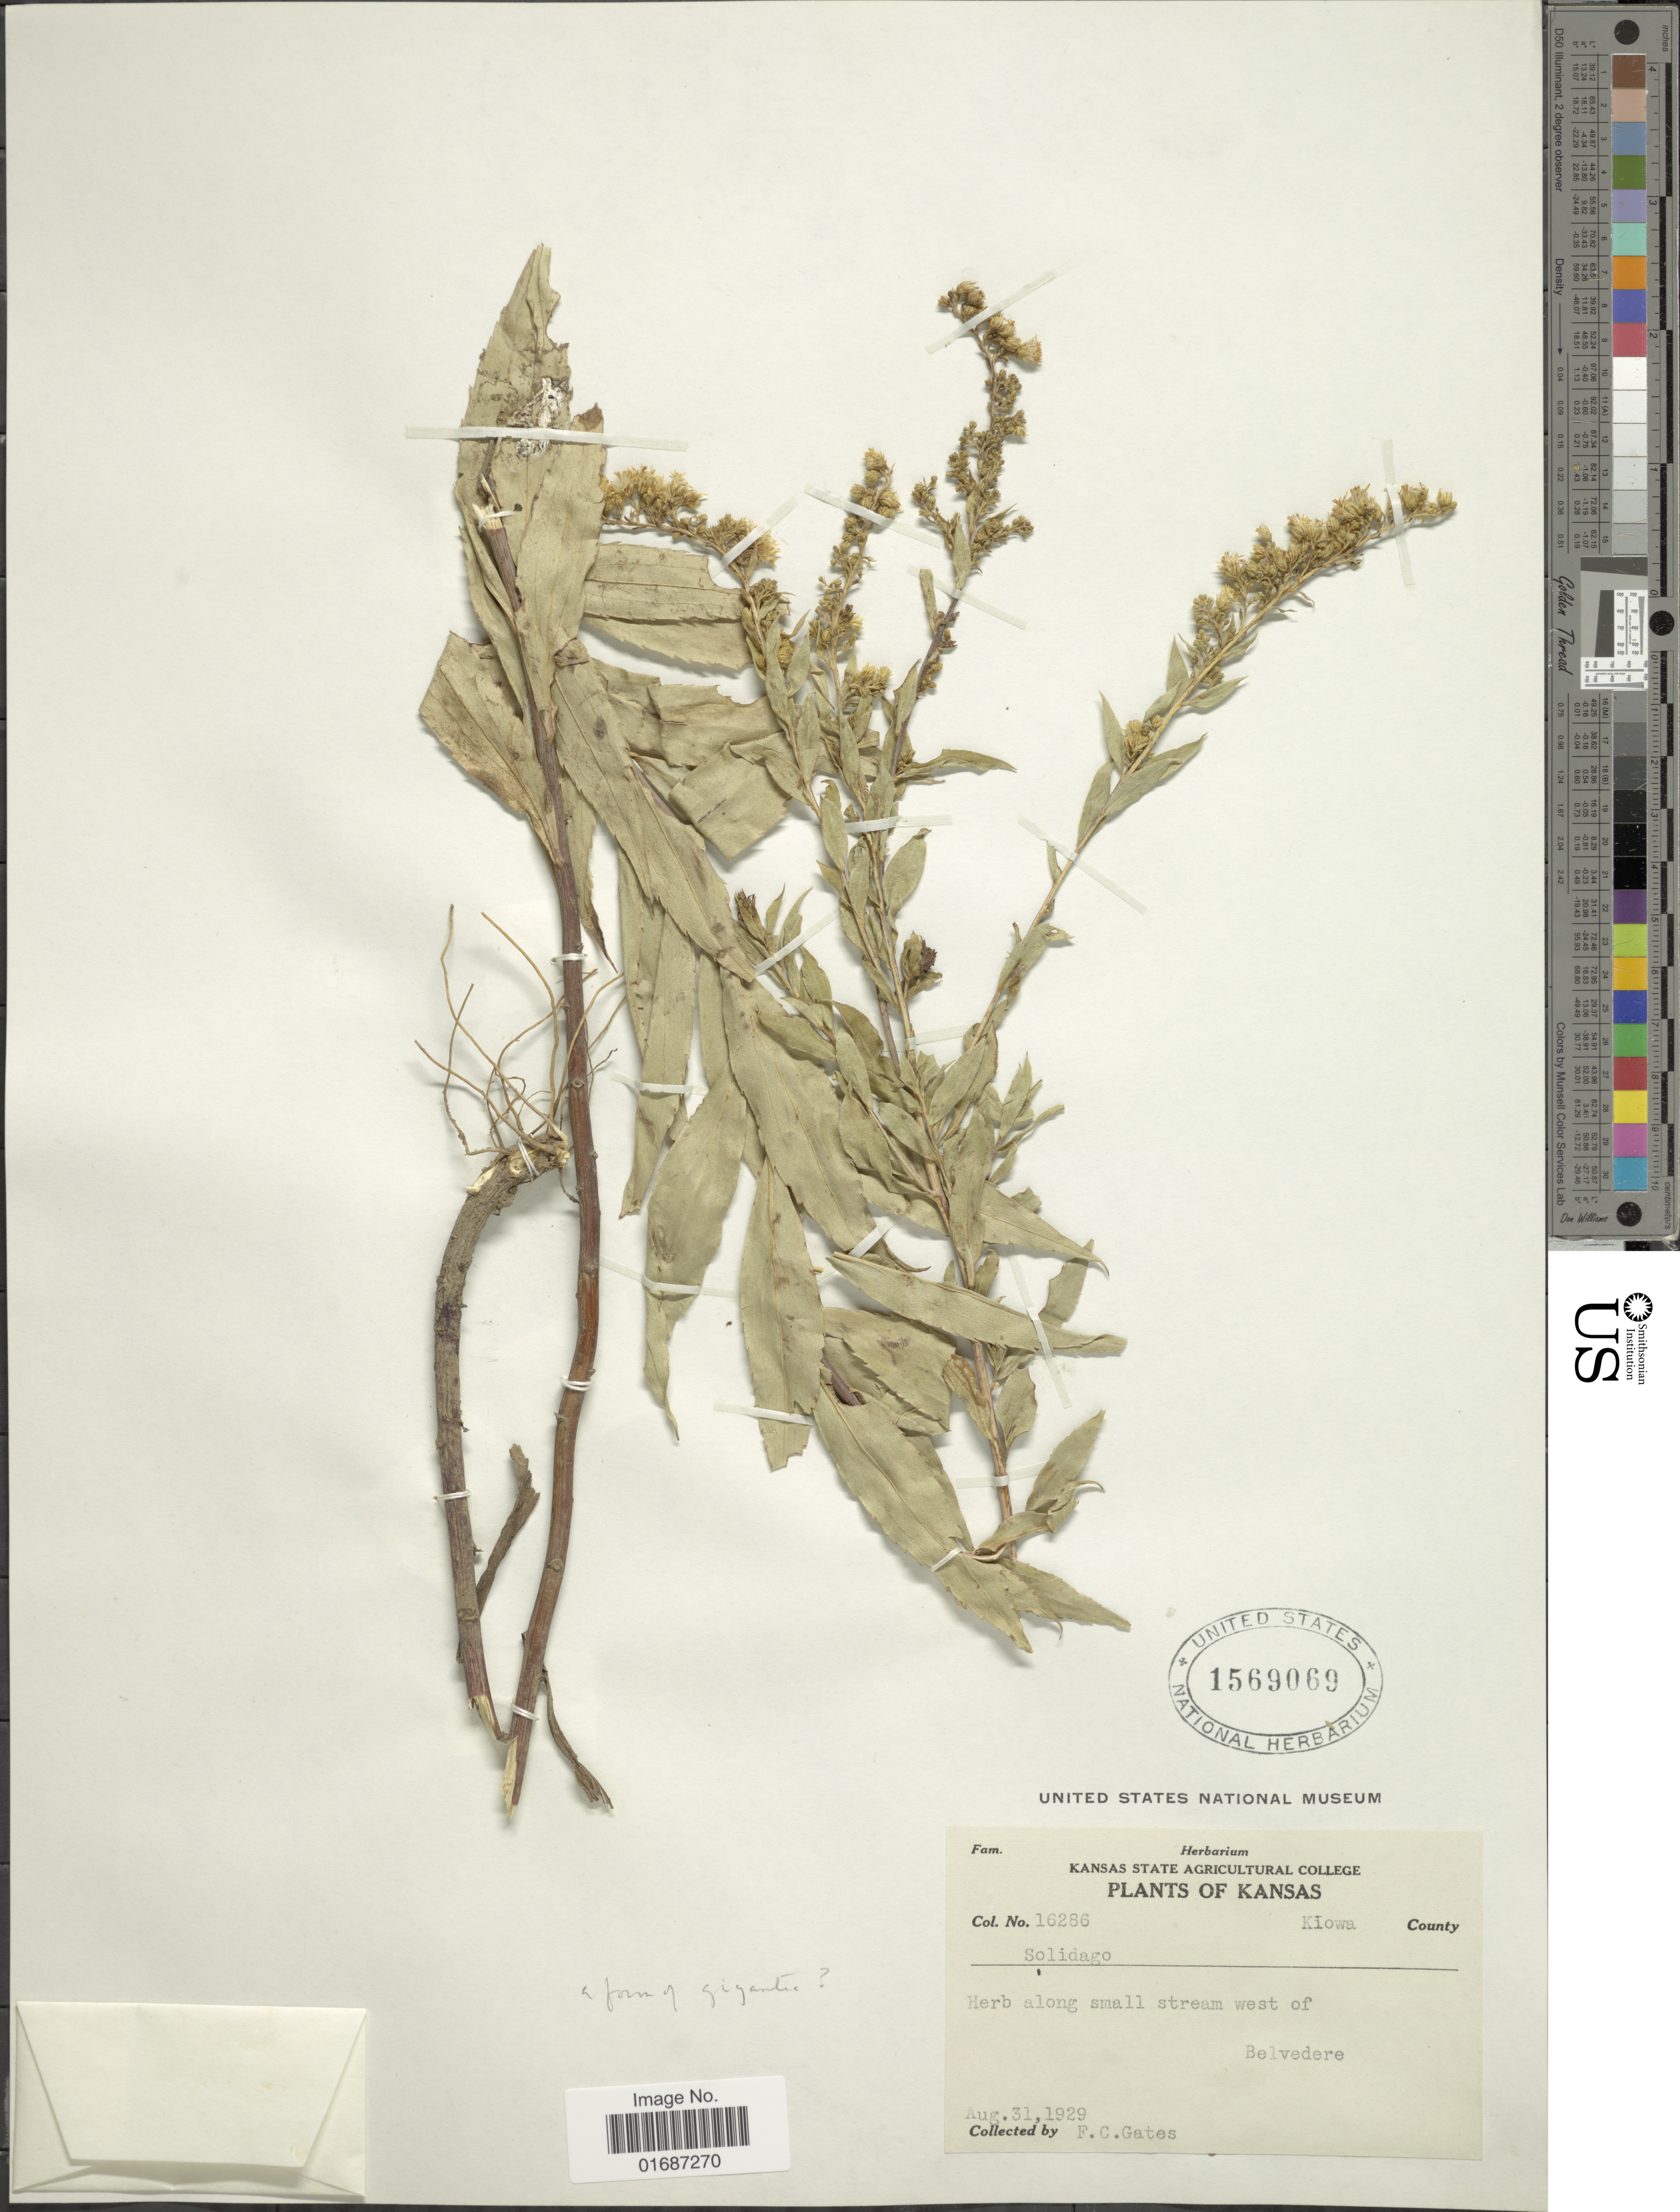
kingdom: Plantae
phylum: Tracheophyta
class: Magnoliopsida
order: Asterales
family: Asteraceae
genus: Solidago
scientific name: Solidago gigantea var. leiophylla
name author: Fernald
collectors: F. C. Gates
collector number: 16286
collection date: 1929-08-31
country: United States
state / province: Kansas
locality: Kiowa County, along small stream west of Belvedere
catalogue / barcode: US 1569069